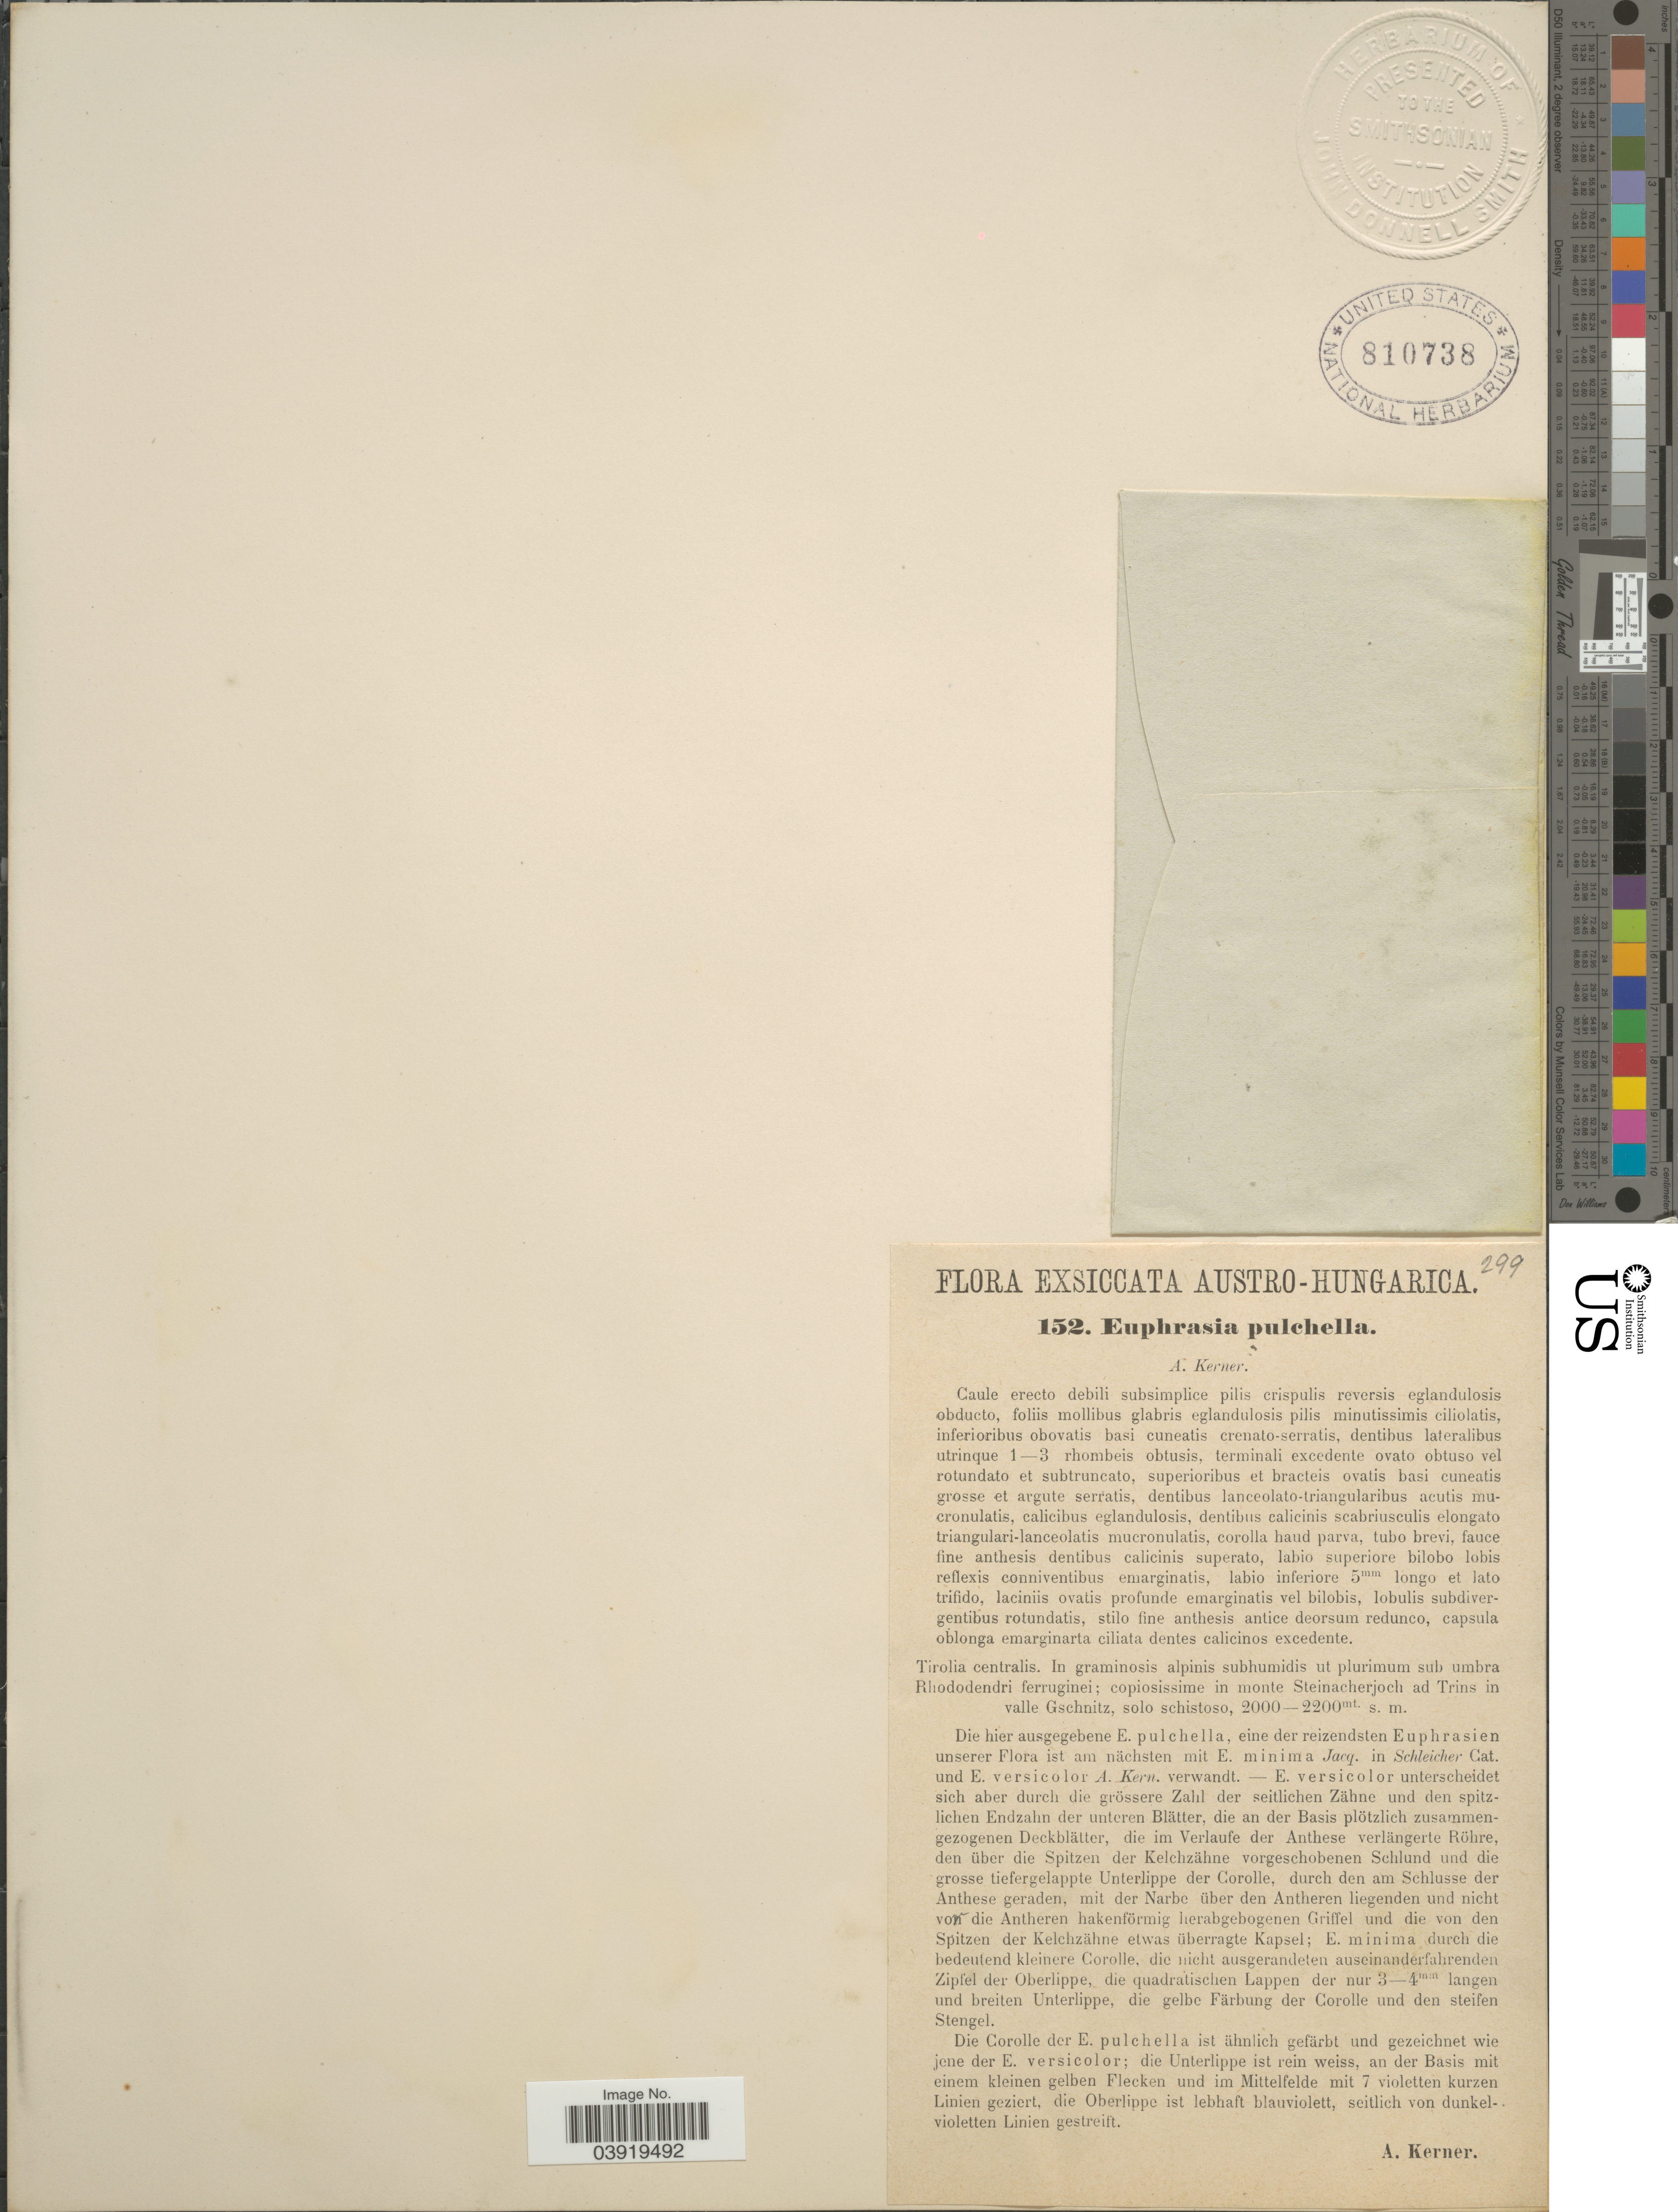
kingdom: Plantae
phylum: Tracheophyta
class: Magnoliopsida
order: Lamiales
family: Orobanchaceae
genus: Euphrasia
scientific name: Euphrasia pulchella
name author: A. Kern.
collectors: A. Kerner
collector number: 152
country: Austria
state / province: Tirol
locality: Austro-Hungarica. Tirolia centralis. In graminosis alpinis subhumidis ut plurimum sub umbra Rhododendri ferruginei; copiosissime in monte Steinacherjoch ad Trins in valle Gschnitz, solo schistoso.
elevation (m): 2000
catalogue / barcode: US 810738